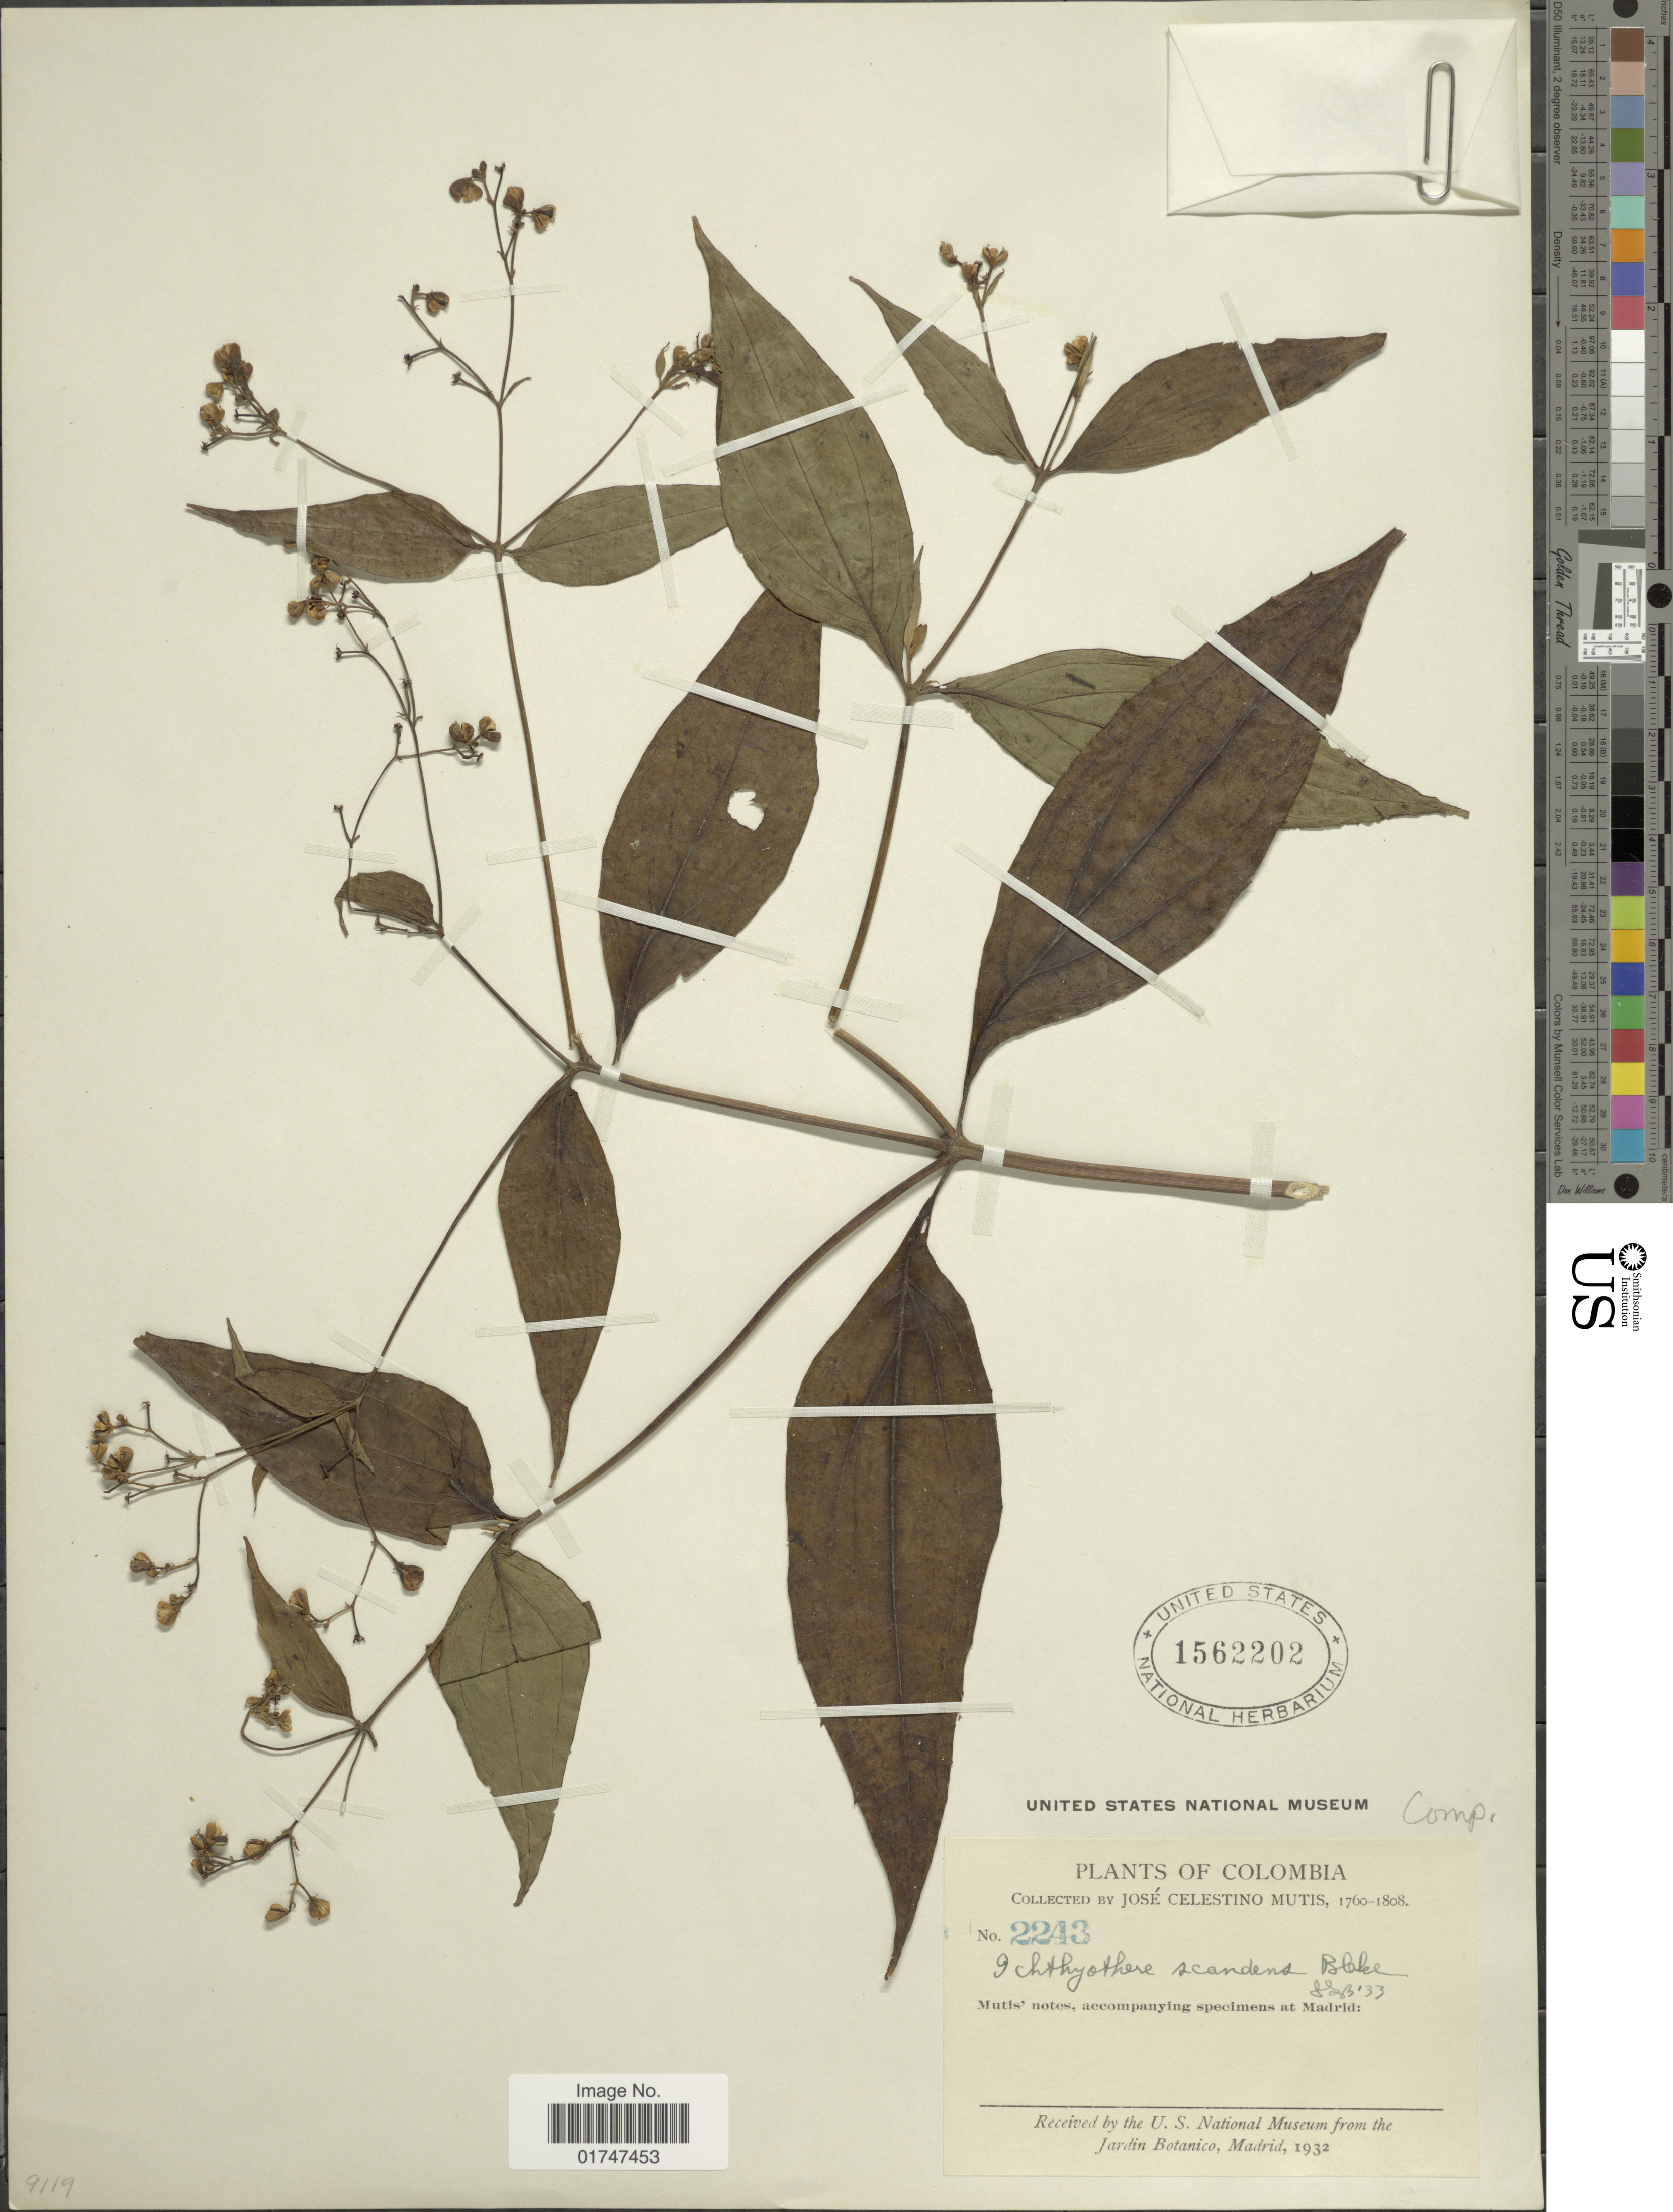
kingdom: Plantae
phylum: Tracheophyta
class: Magnoliopsida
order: Asterales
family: Asteraceae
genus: Ichthyothere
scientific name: Ichthyothere scandens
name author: S.F. Blake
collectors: J. C. B. Mutis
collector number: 2243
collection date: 1760/1808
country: Colombia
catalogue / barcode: US 1562202